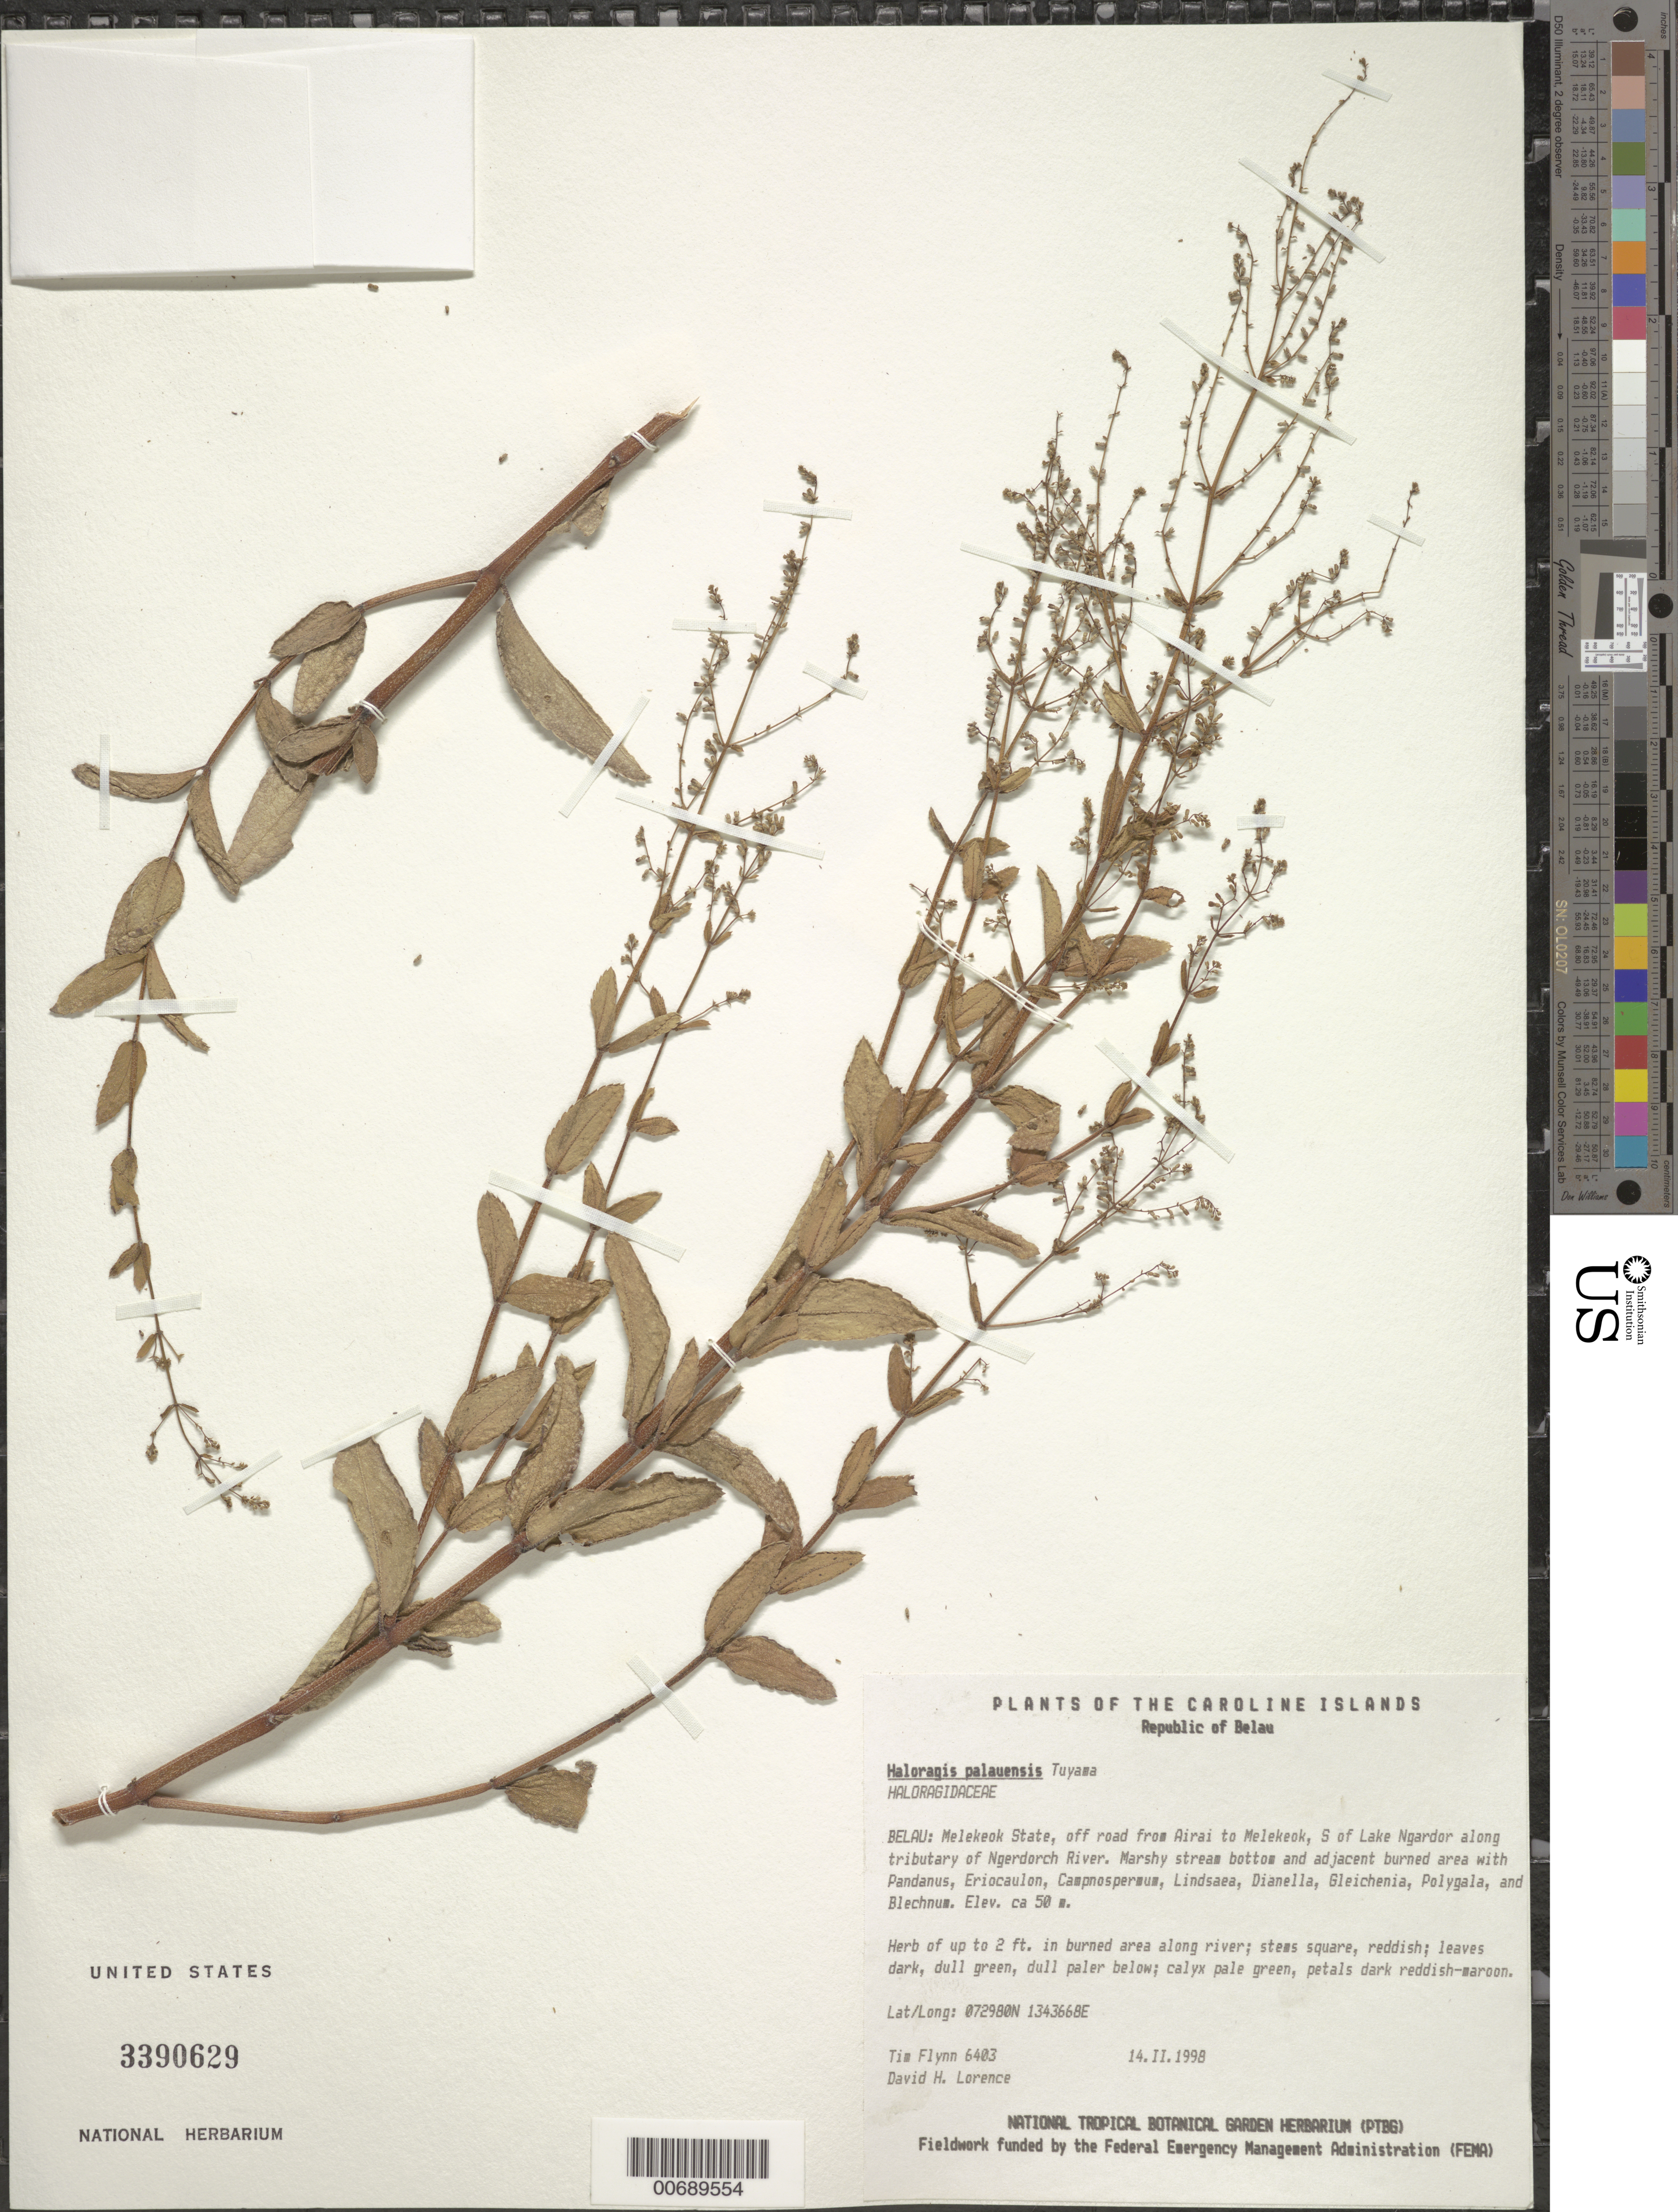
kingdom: Plantae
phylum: Tracheophyta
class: Magnoliopsida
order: Saxifragales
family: Haloragaceae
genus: Haloragis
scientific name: Haloragis palauensis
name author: Tuyama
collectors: T. W. Flynn & D. Lorence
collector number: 6403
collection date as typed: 14 Feb 1998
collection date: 1998-02-14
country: Palau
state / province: Melekeok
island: Babeldaob [Babelthuap]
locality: Melekeok State, road from Airai to Melekeok, S of Lake Ngardor along tributary of Ngerdorch River.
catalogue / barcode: US 3390629